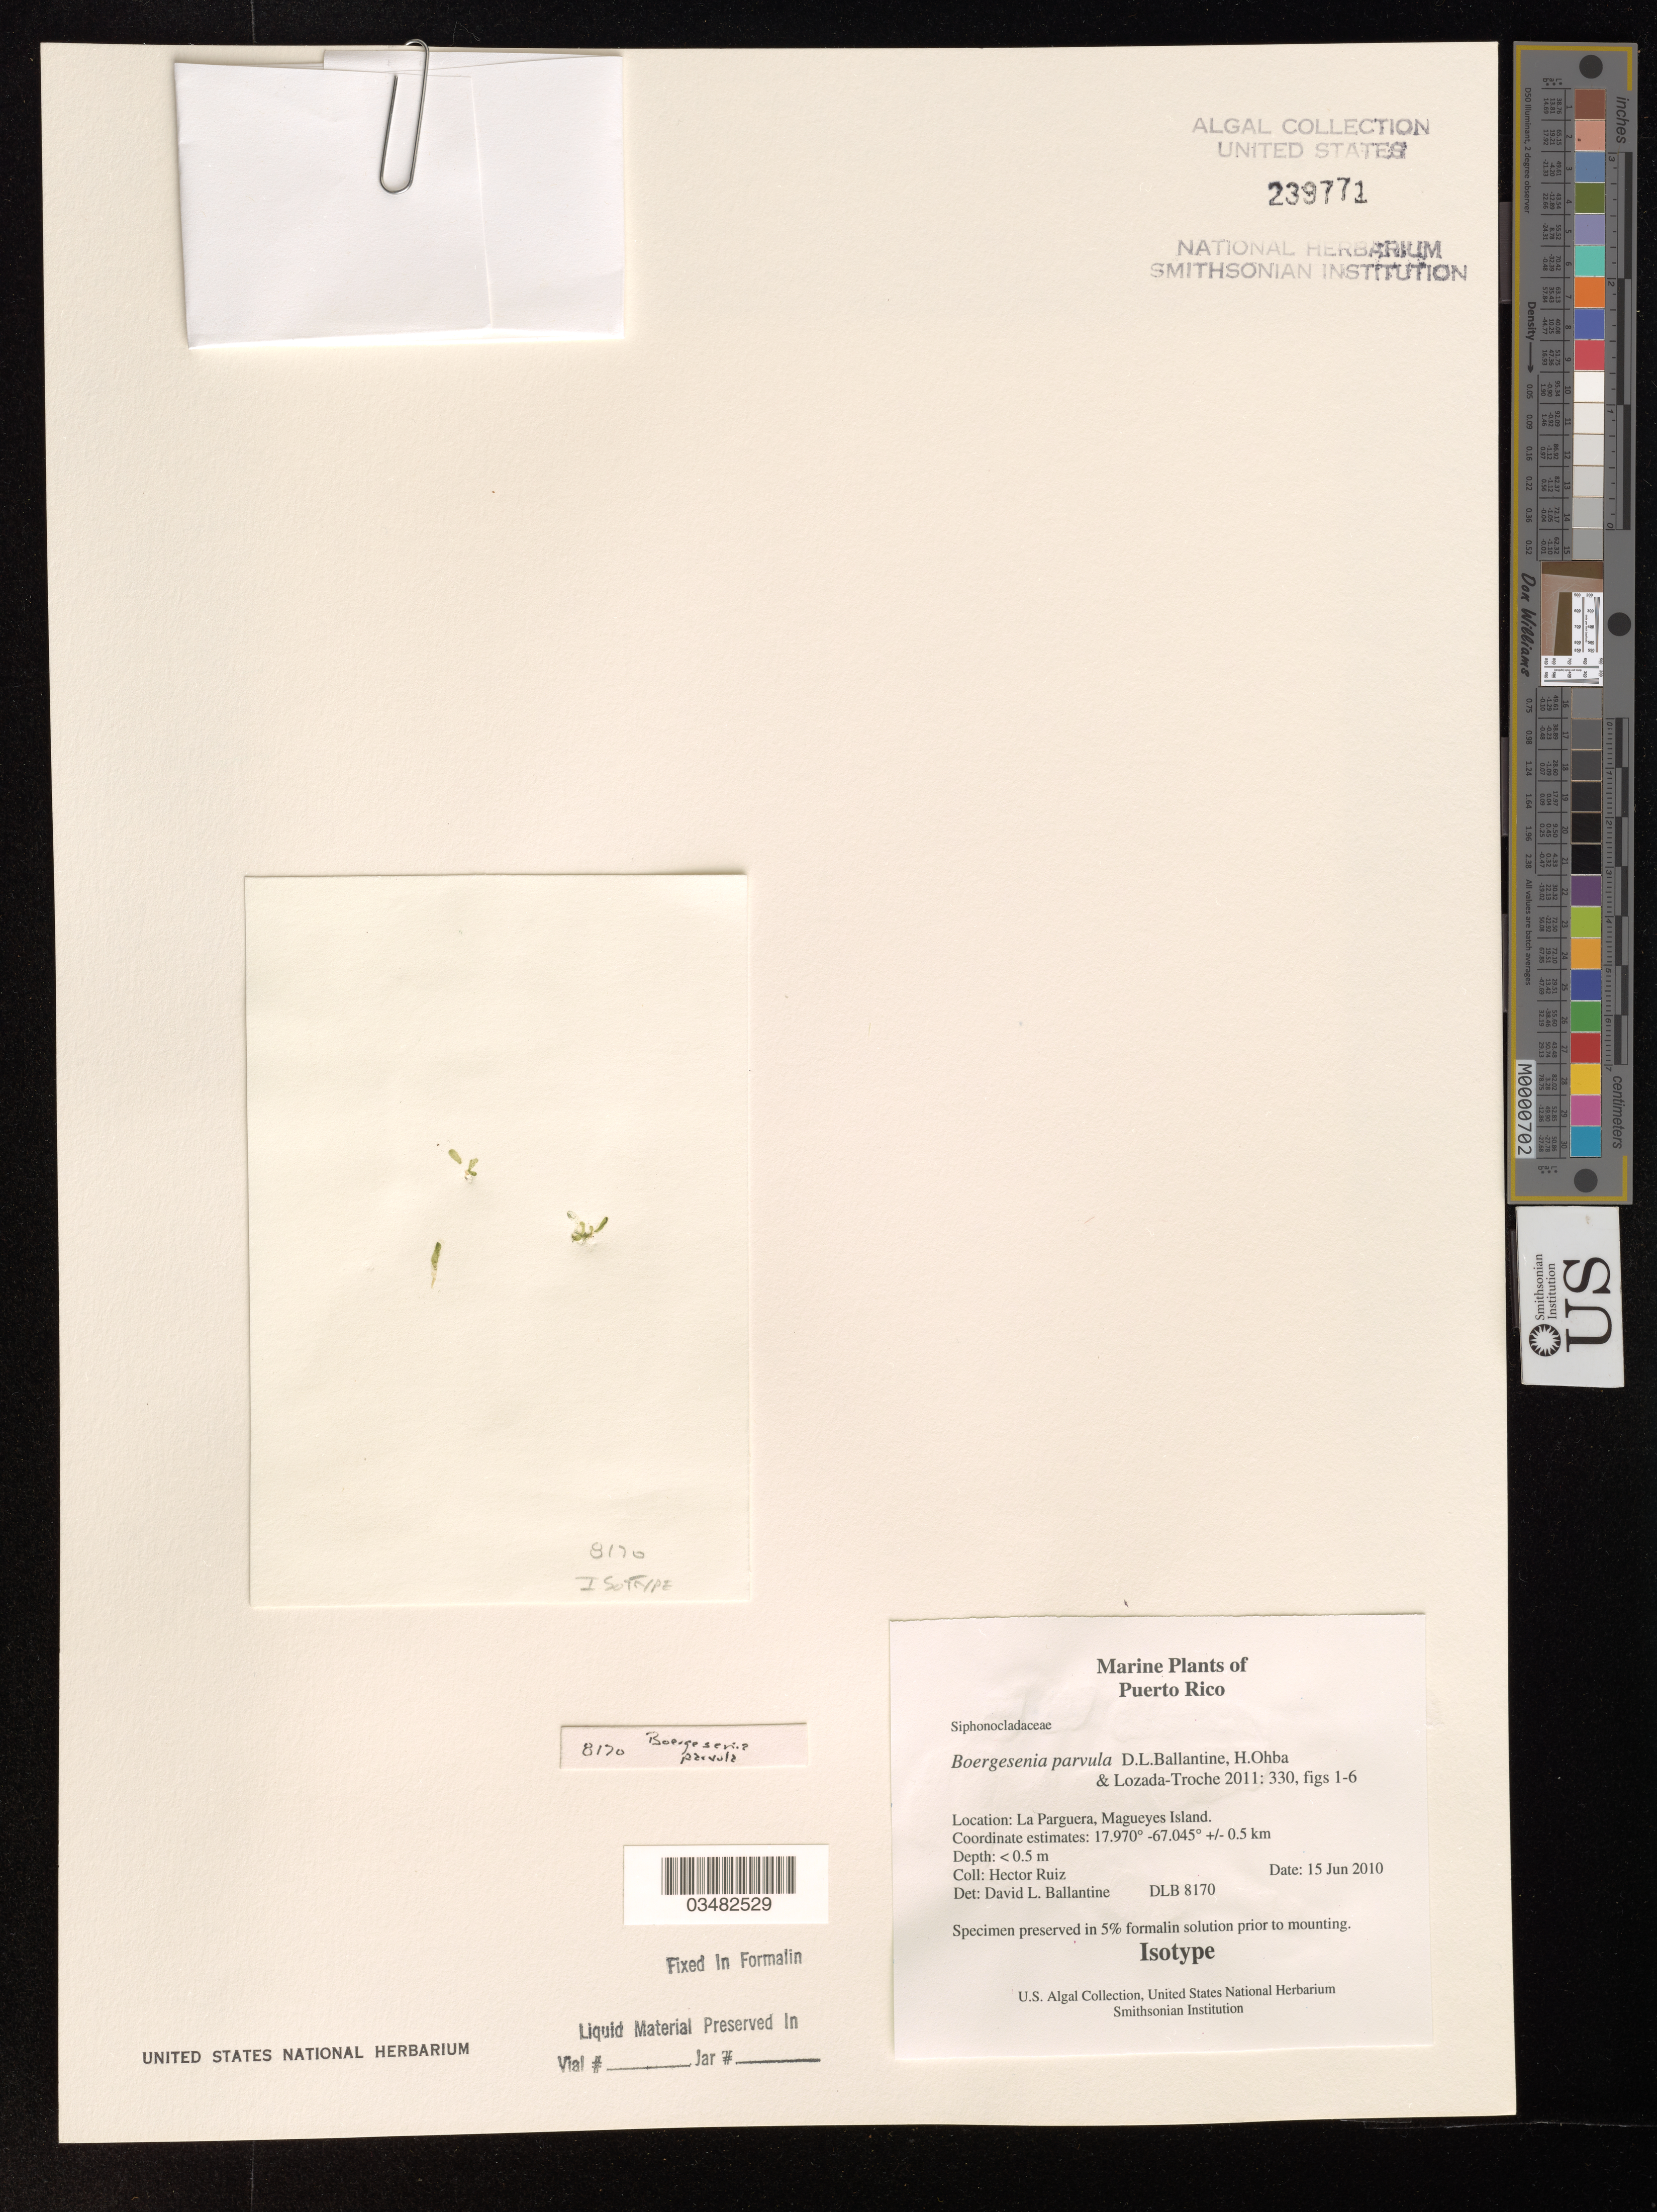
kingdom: Plantae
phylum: Chlorophyta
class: Ulvophyceae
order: Siphonocladales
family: Siphonocladaceae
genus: Boergesenia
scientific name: Boergesenia parvula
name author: D.L. Ballant. et al.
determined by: Ballantine, D. L.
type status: Isotype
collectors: H. Ruiz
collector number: DLB 8170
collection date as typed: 15 Jun 2010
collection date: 2010-06-15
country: Puerto Rico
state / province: Lajas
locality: La Parguera, Magueyes Island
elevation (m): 0.5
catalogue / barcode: US 239771